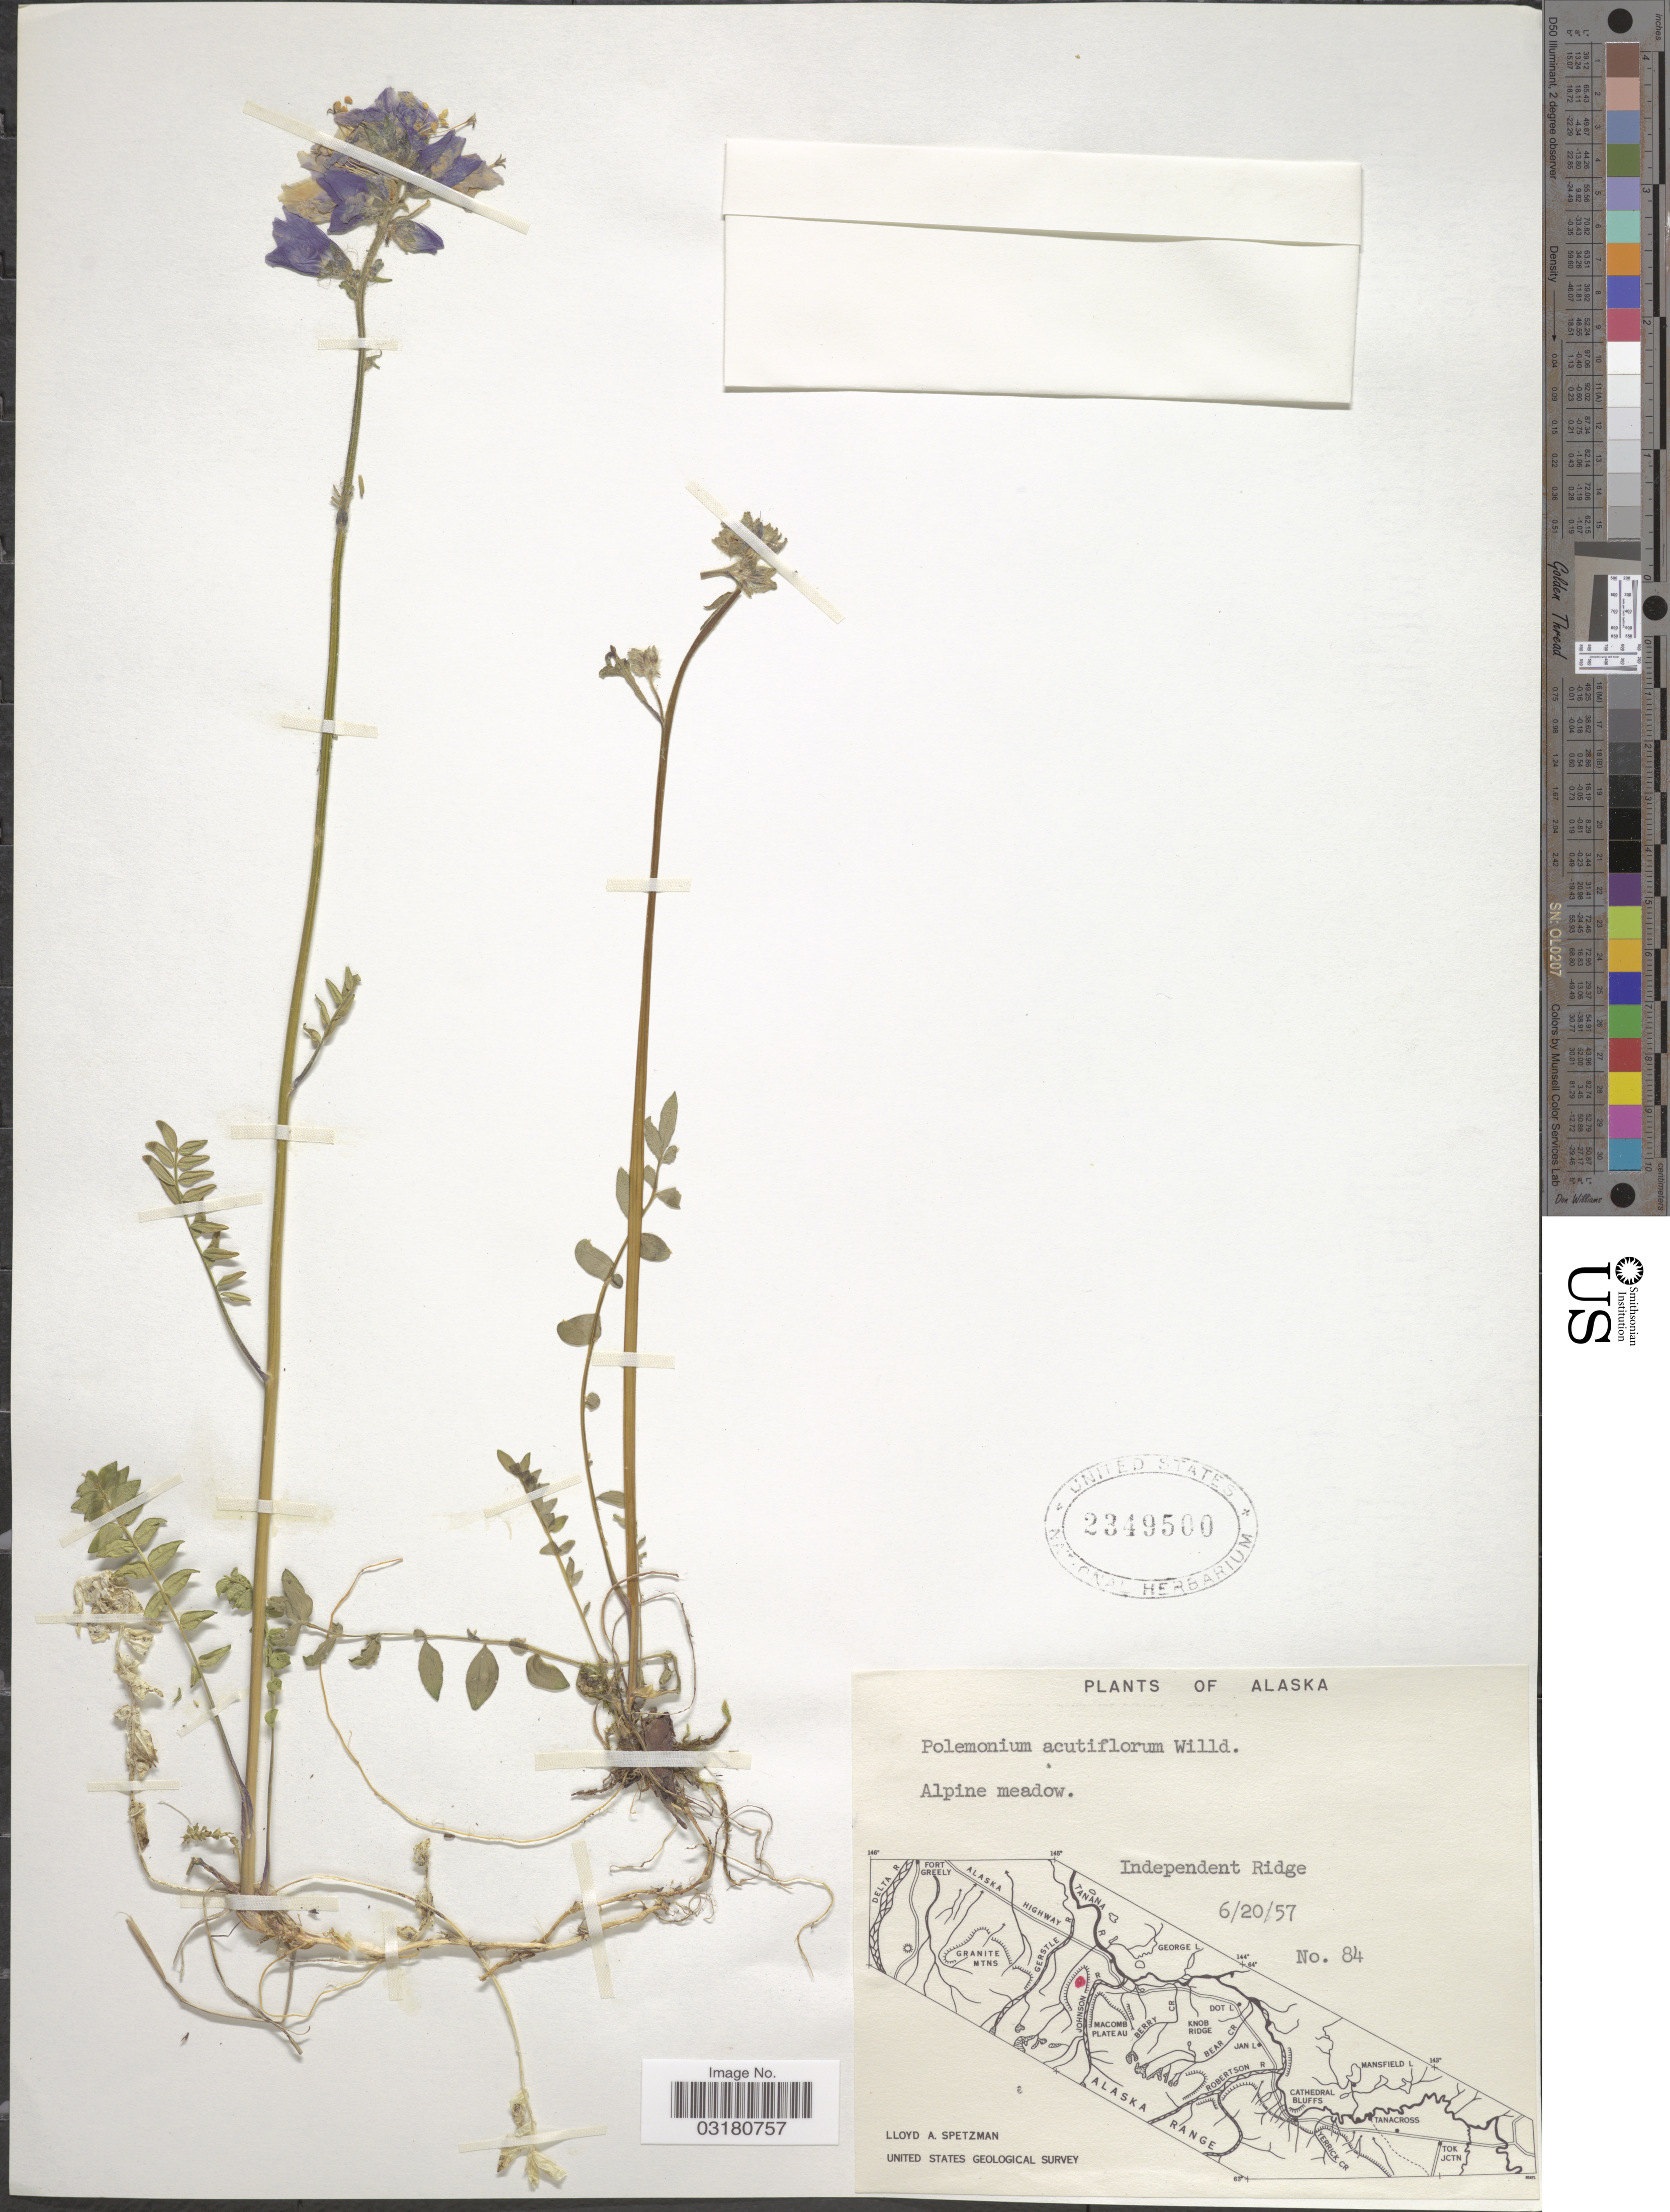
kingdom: Plantae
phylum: Tracheophyta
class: Magnoliopsida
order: Ericales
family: Polemoniaceae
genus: Polemonium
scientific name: Polemonium acutiflorum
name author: Willd. ex Roem. & Schult.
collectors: L. Spetzman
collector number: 84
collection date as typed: Transcribed d/m/y: 20/6/57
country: United States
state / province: Alaska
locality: Independent Ridge.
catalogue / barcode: US 2349500